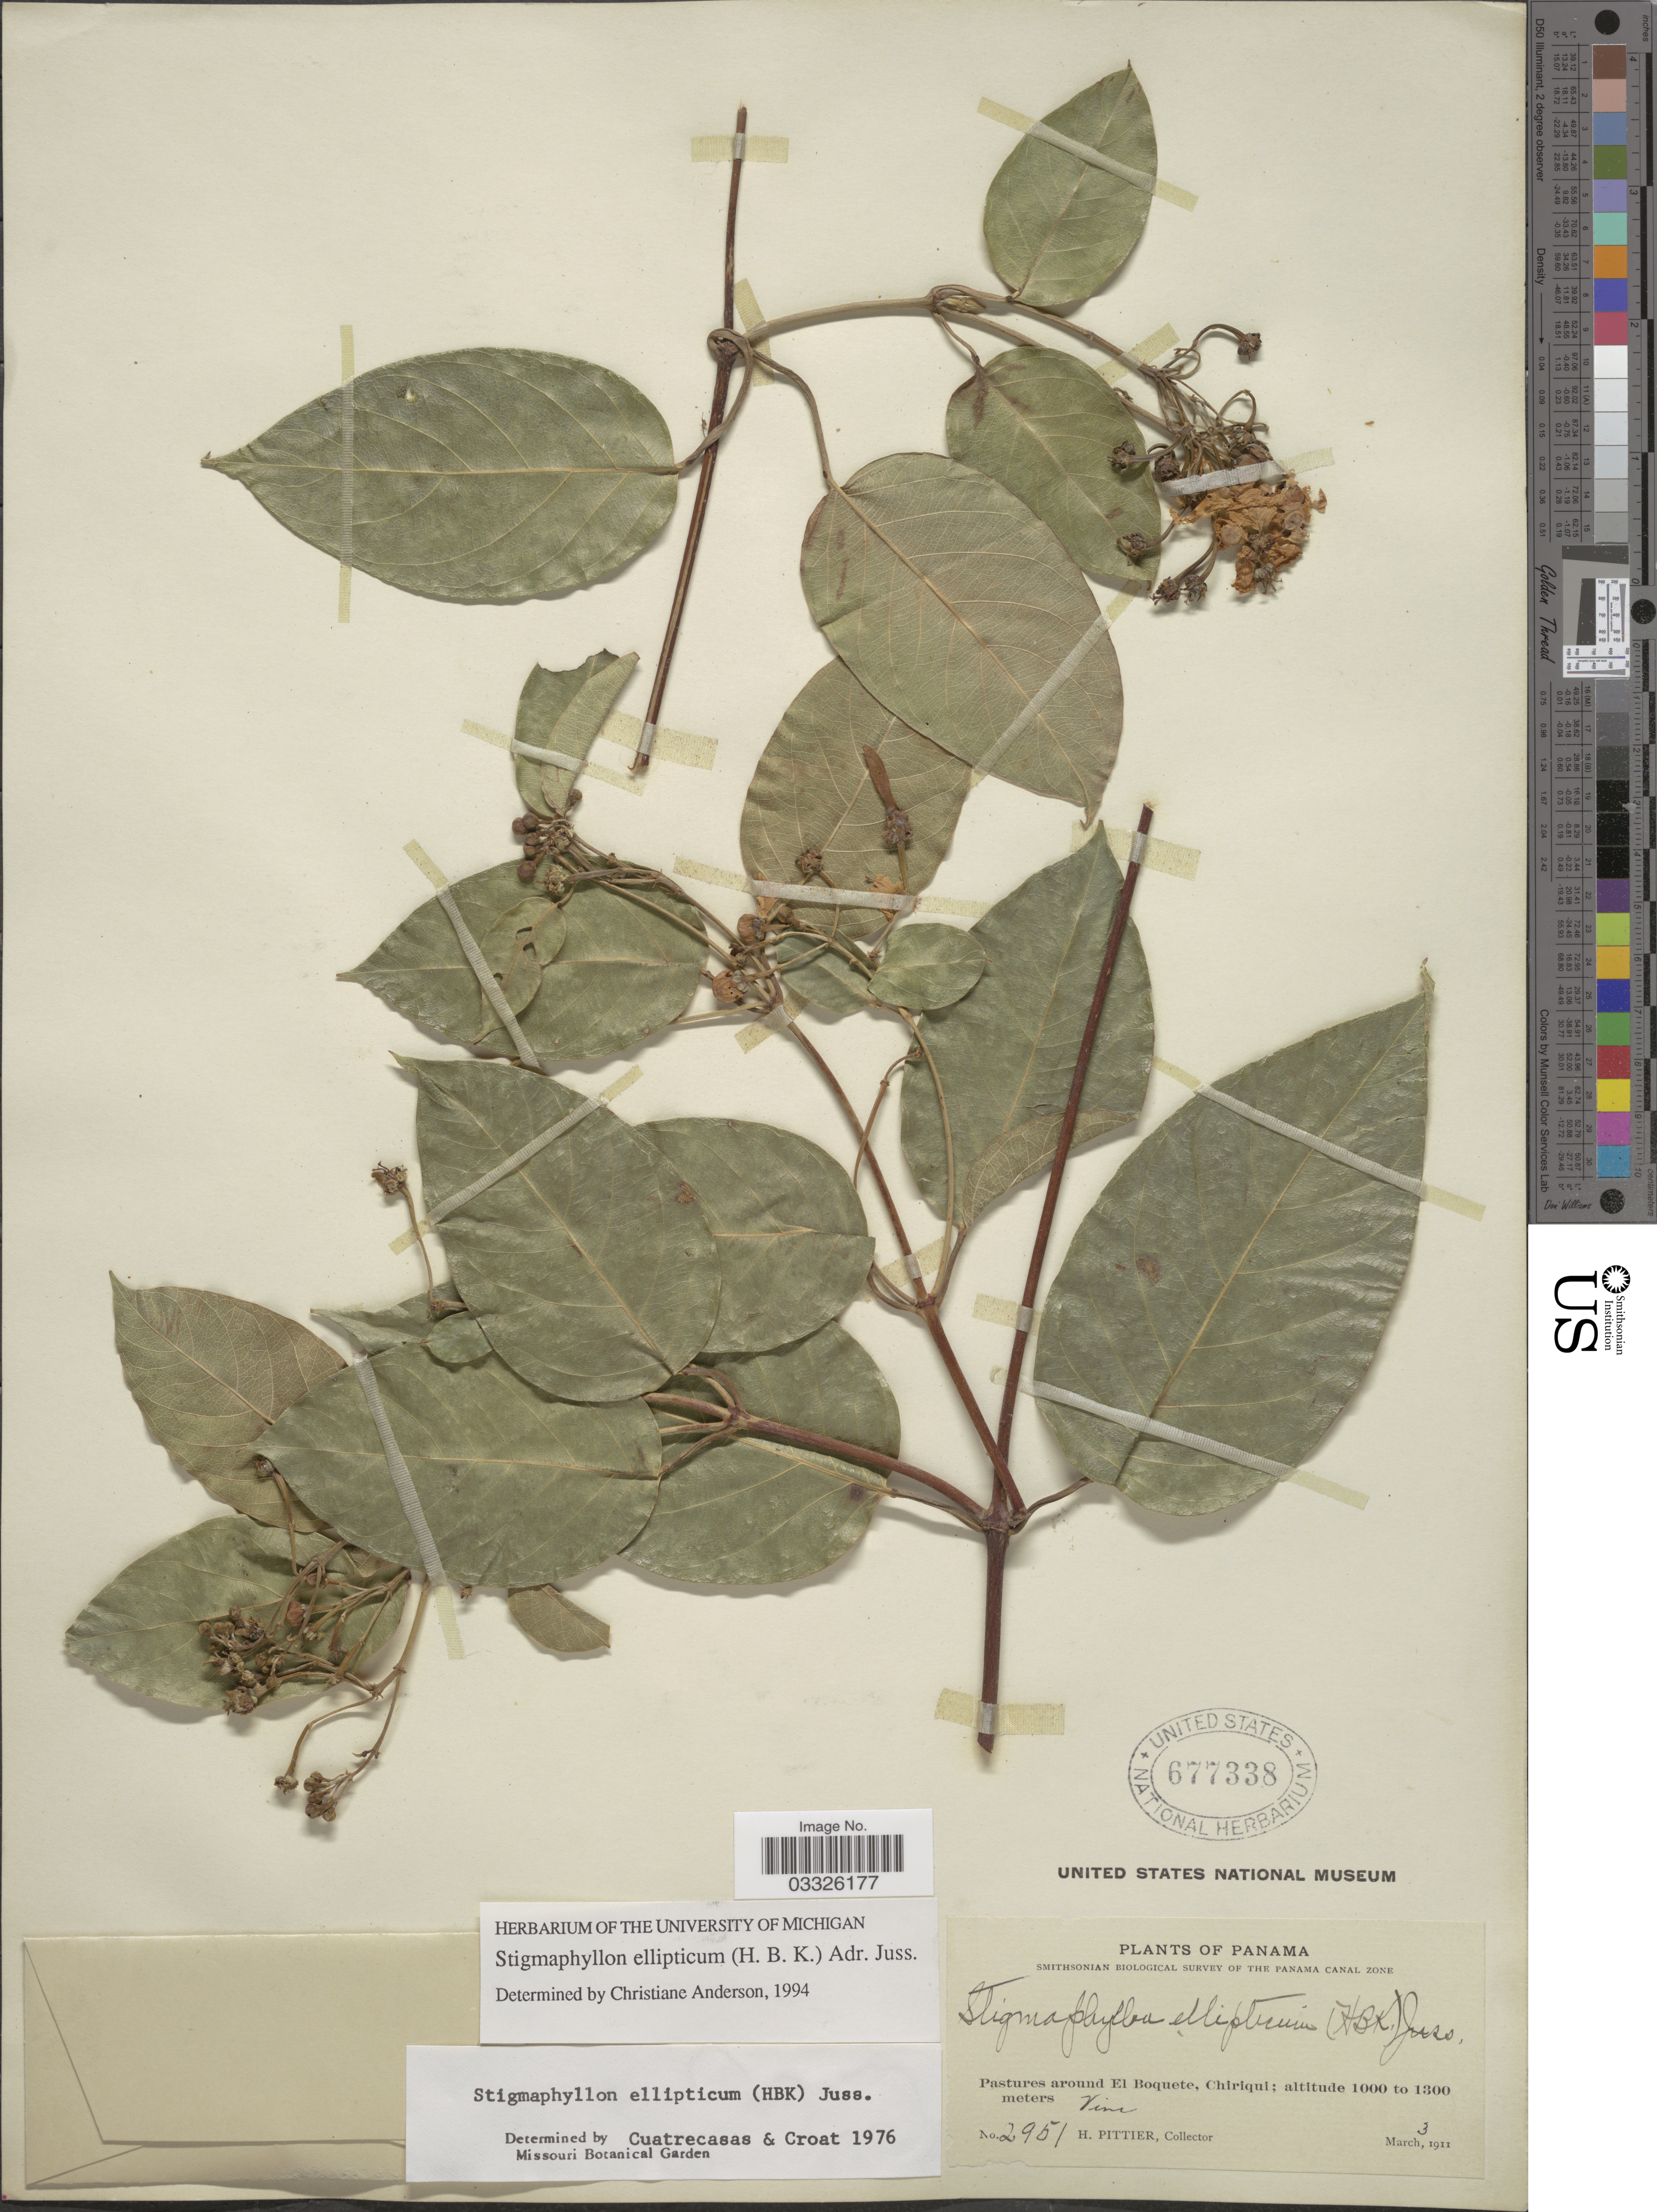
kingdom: Plantae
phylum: Tracheophyta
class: Magnoliopsida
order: Malpighiales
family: Malpighiaceae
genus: Stigmaphyllon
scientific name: Stigmaphyllon ellipticum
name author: (Kunth) A. Juss.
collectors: H. F. Pittier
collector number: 2951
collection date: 1911-03-03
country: Panama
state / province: Chiriqui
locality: Pastures around El Boquete.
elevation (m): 1000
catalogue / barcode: US 677338